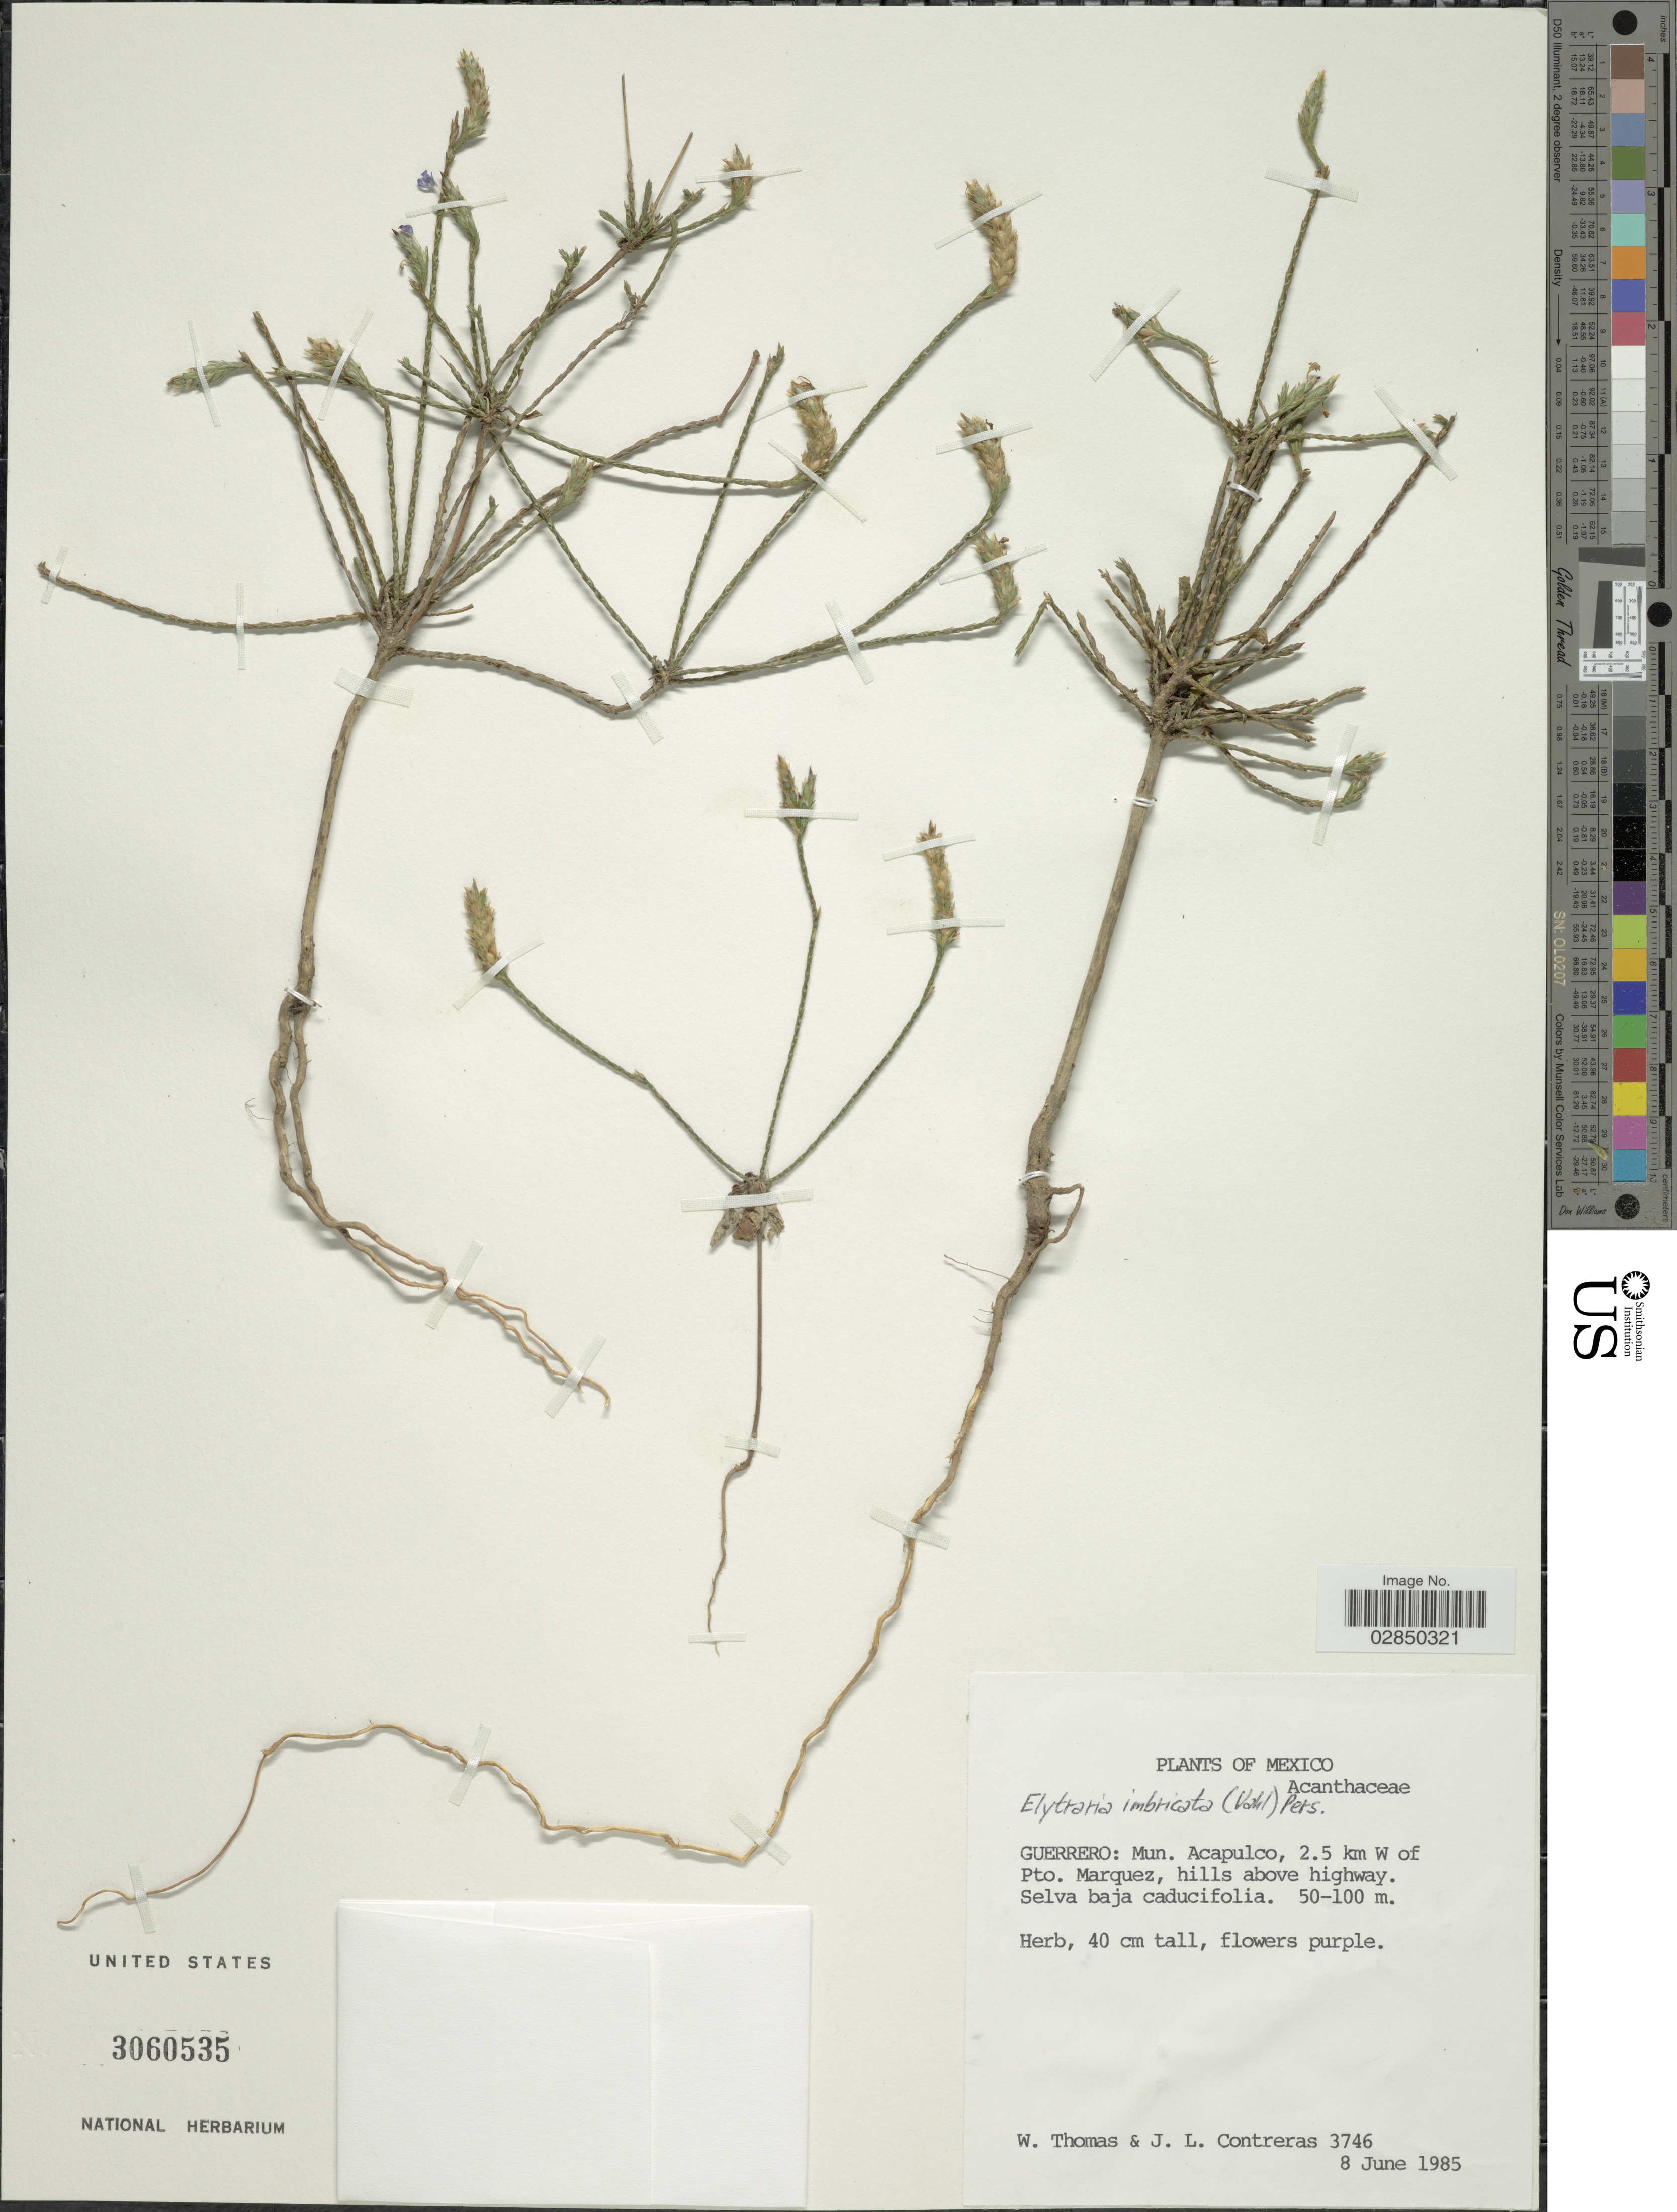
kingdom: Plantae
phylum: Tracheophyta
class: Magnoliopsida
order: Lamiales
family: Acanthaceae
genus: Elytraria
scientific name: Elytraria imbricata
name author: (Vahl) Pers.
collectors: W. Thomas & J. Contreras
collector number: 3746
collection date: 1985-06-08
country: Mexico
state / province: Guerrero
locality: Mun. Acapulco, 2.5 km W of Pto. Marquez, hills above highway.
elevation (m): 50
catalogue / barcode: US 3060535